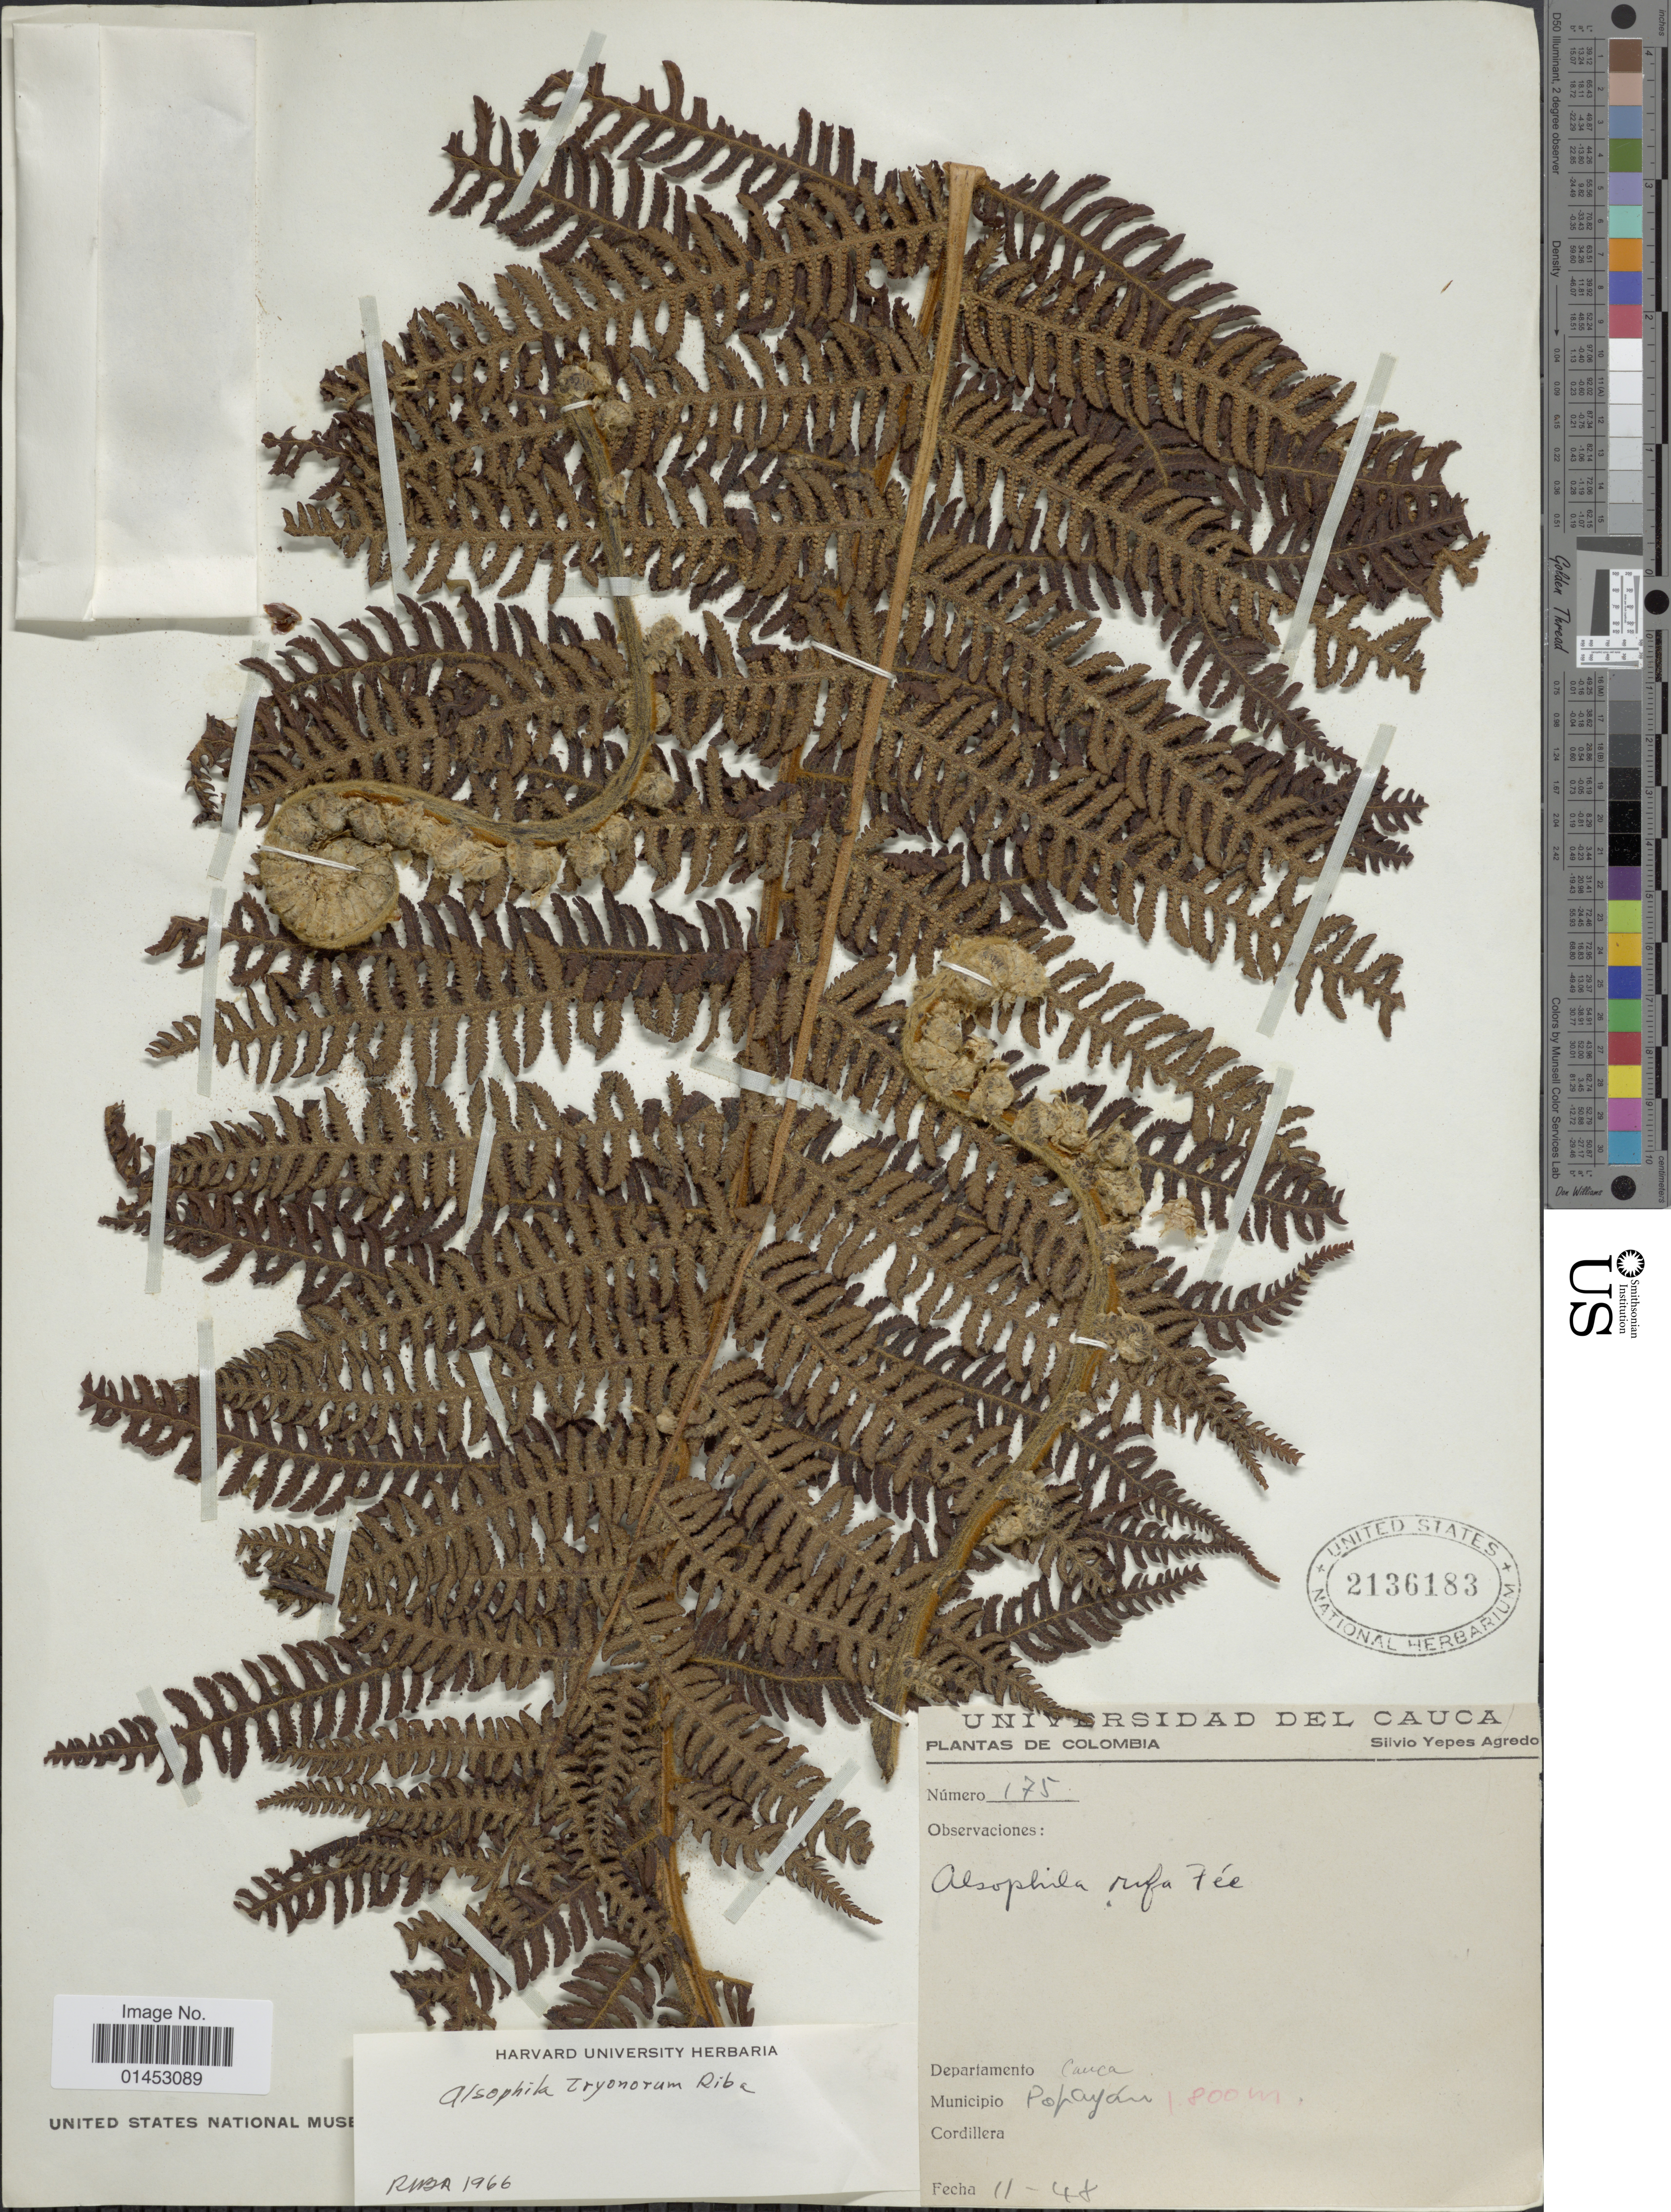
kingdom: Plantae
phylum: Tracheophyta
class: Polypodiopsida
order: Cyatheales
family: Cyatheaceae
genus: Cyathea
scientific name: Cyathea tryonorum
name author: (Riba) Lellinger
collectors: S. Y. Agredo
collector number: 175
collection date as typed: Transcribed d/m/y: /11/48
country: Colombia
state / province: Cauca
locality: Departamento Cauca, Municipio Popayán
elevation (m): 1800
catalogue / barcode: US 2136183